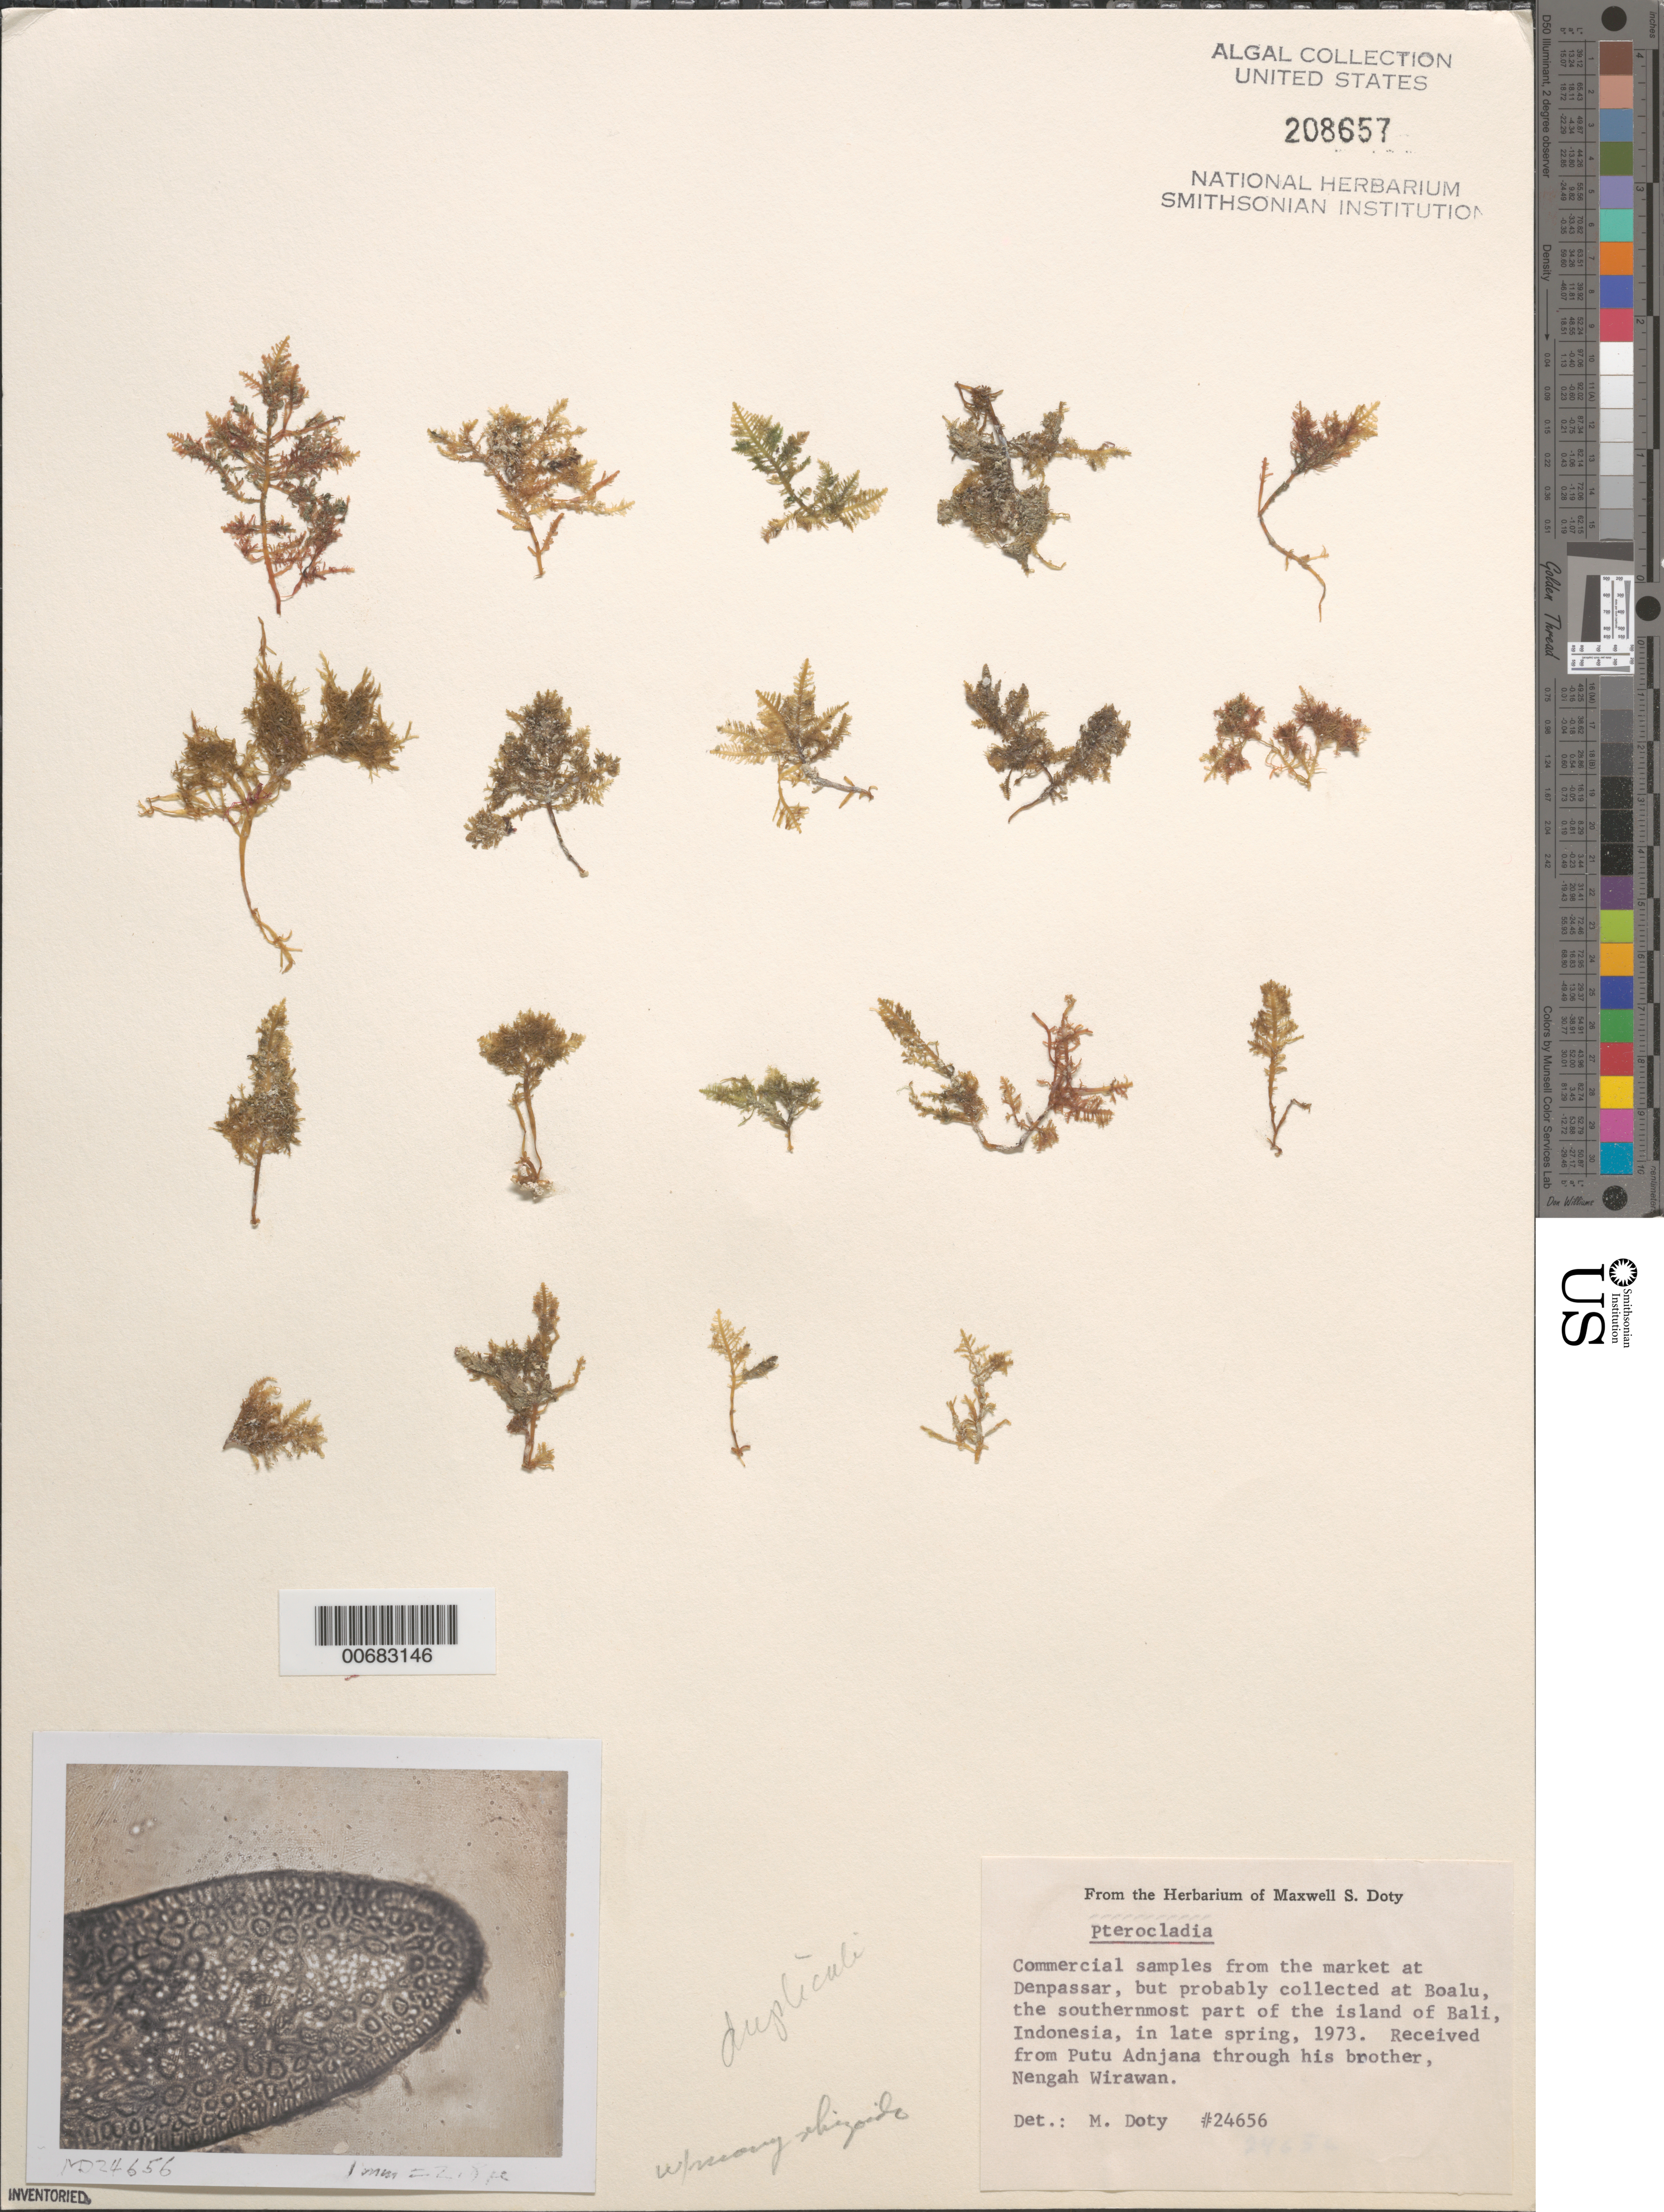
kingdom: Plantae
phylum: Rhodophyta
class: Florideophyceae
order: Gelidiales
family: Pterocladiaceae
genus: Pterocladia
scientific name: Pterocladia sp.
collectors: P. Adnjana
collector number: MSD 24656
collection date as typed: Spr 1973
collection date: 1973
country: Indonesia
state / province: Nusa Tenggara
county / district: Bali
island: Bali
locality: Boalu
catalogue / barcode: US 208657